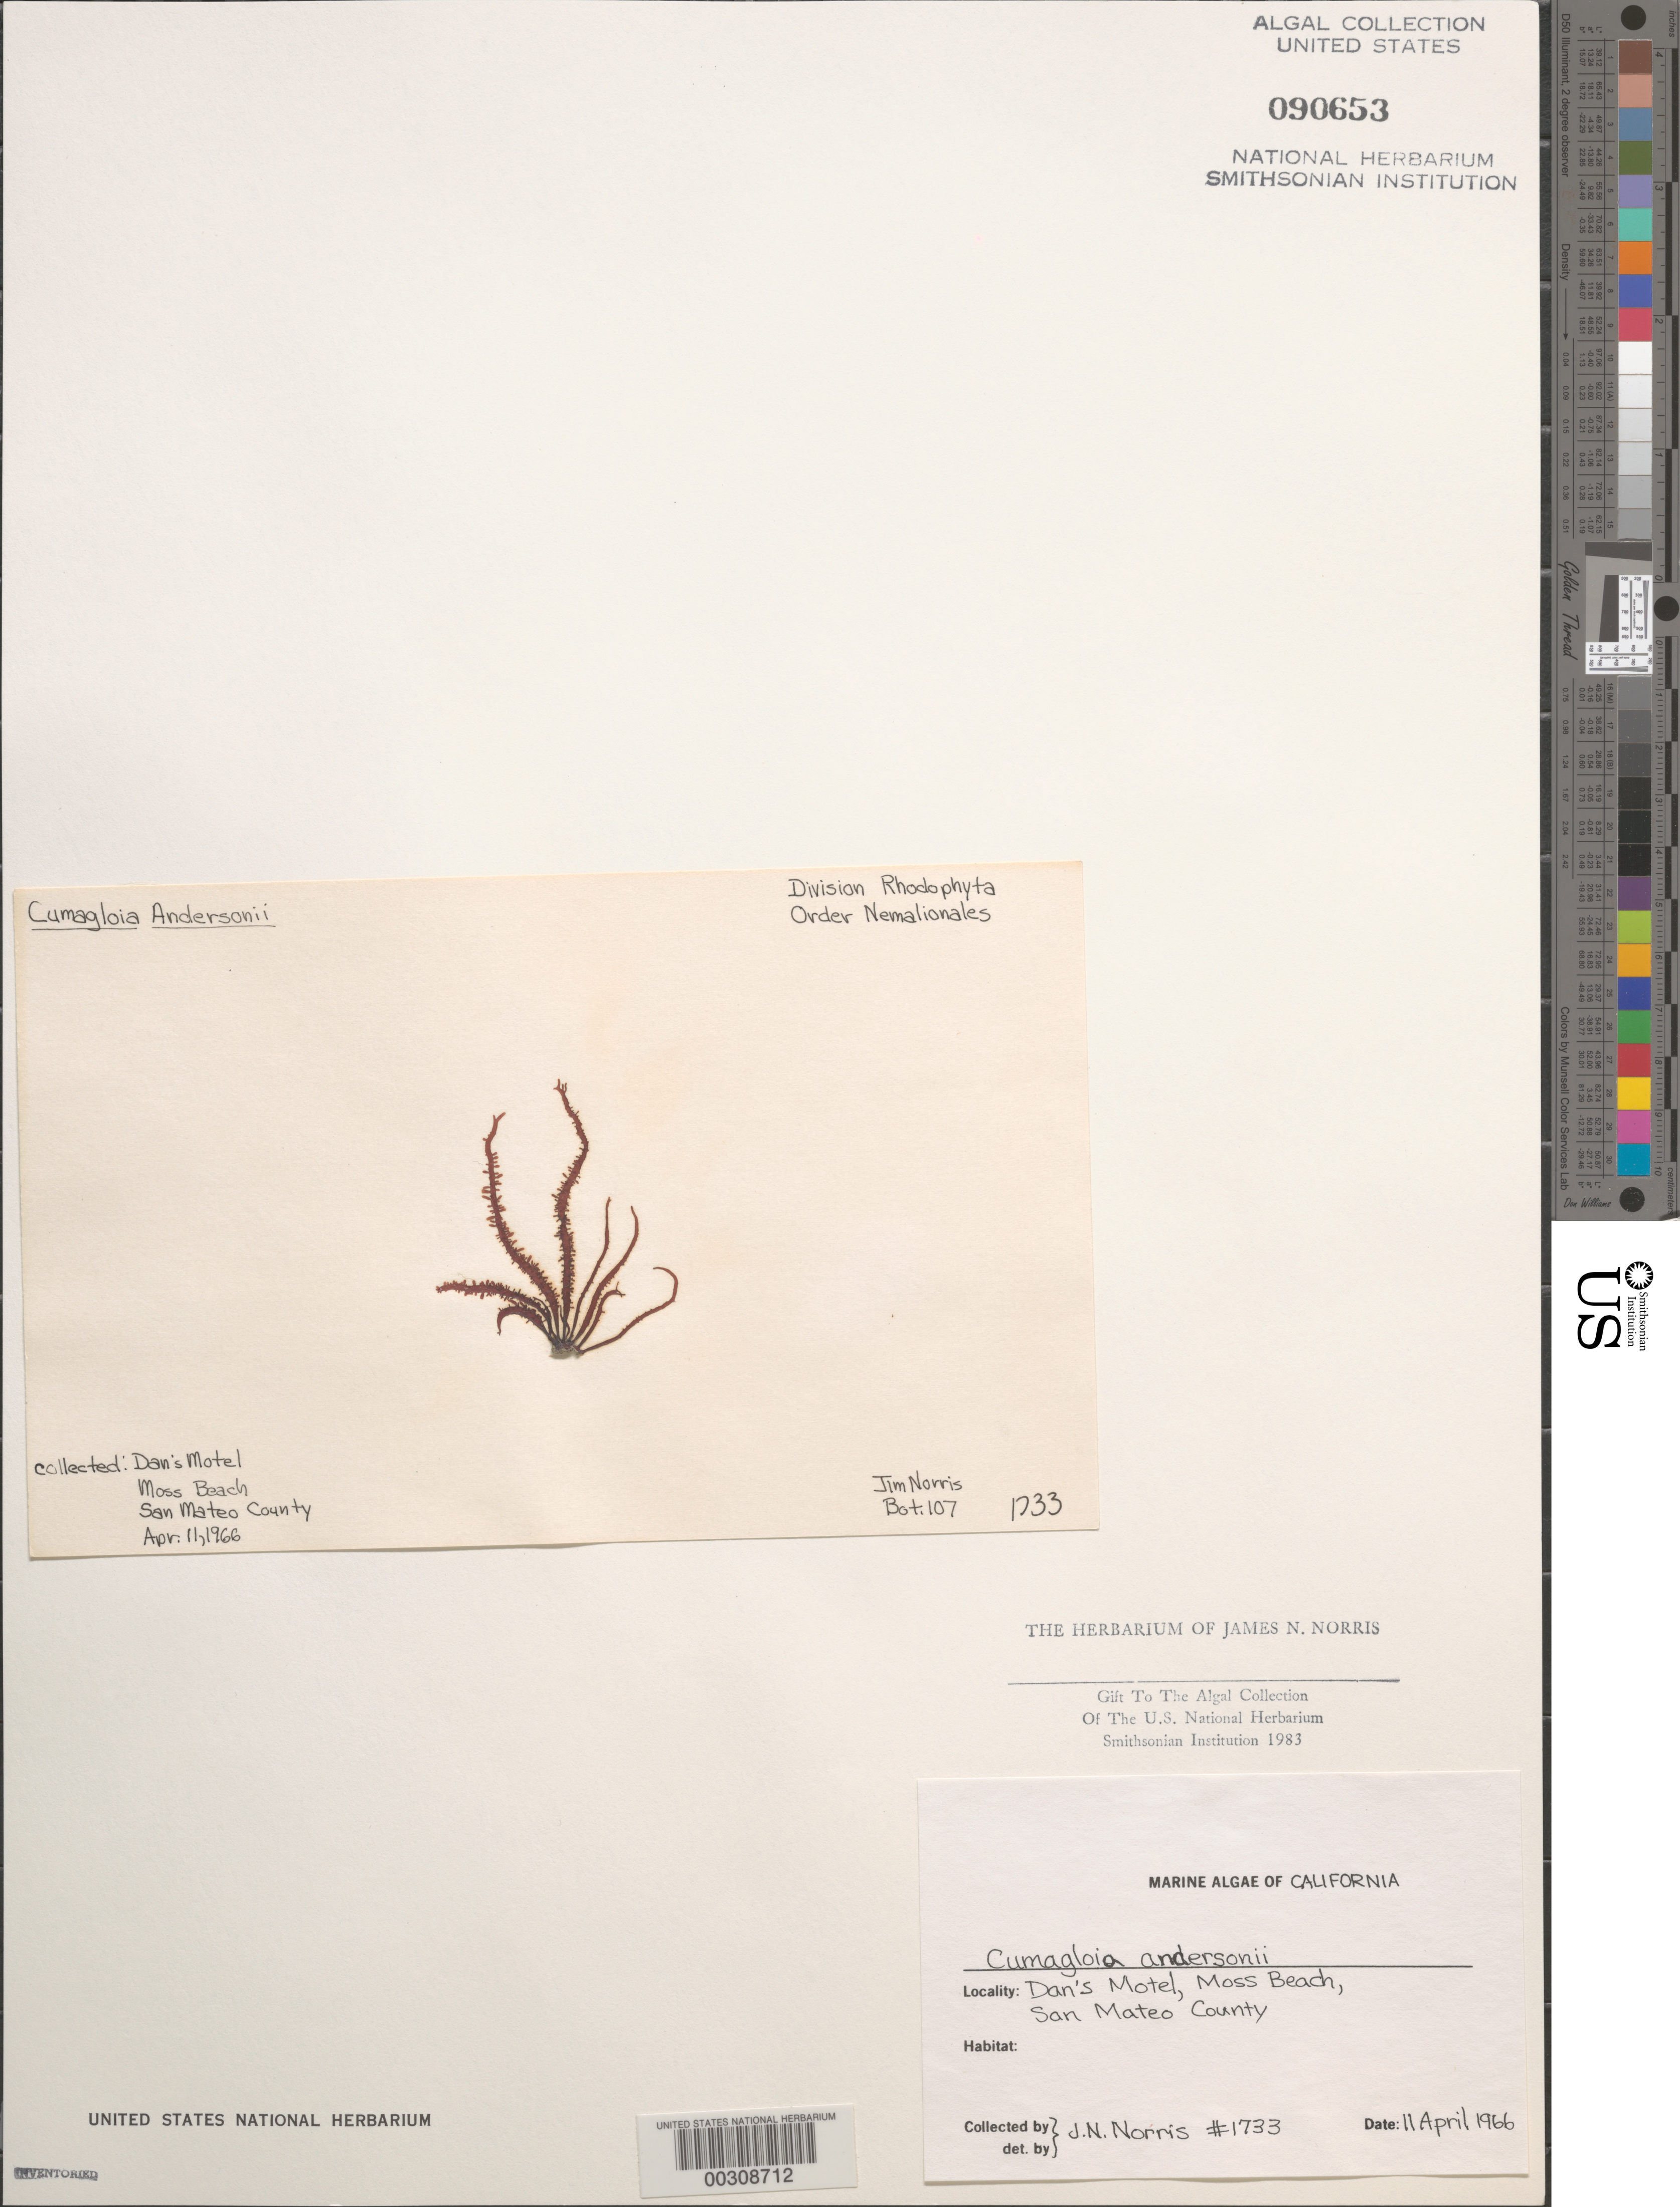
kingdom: Plantae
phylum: Rhodophyta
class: Florideophyceae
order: Nemaliales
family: Liagoraceae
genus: Cumagloia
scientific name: Cumagloia andersonii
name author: (Farl.) Setch. & N.L. Gardner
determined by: Norris, James N.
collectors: J. N. Norris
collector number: JN-1733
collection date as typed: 11 Apr 1966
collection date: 1966-04-11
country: United States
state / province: California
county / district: San Mateo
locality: Dan's Motel, Moss Beach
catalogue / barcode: US 90653